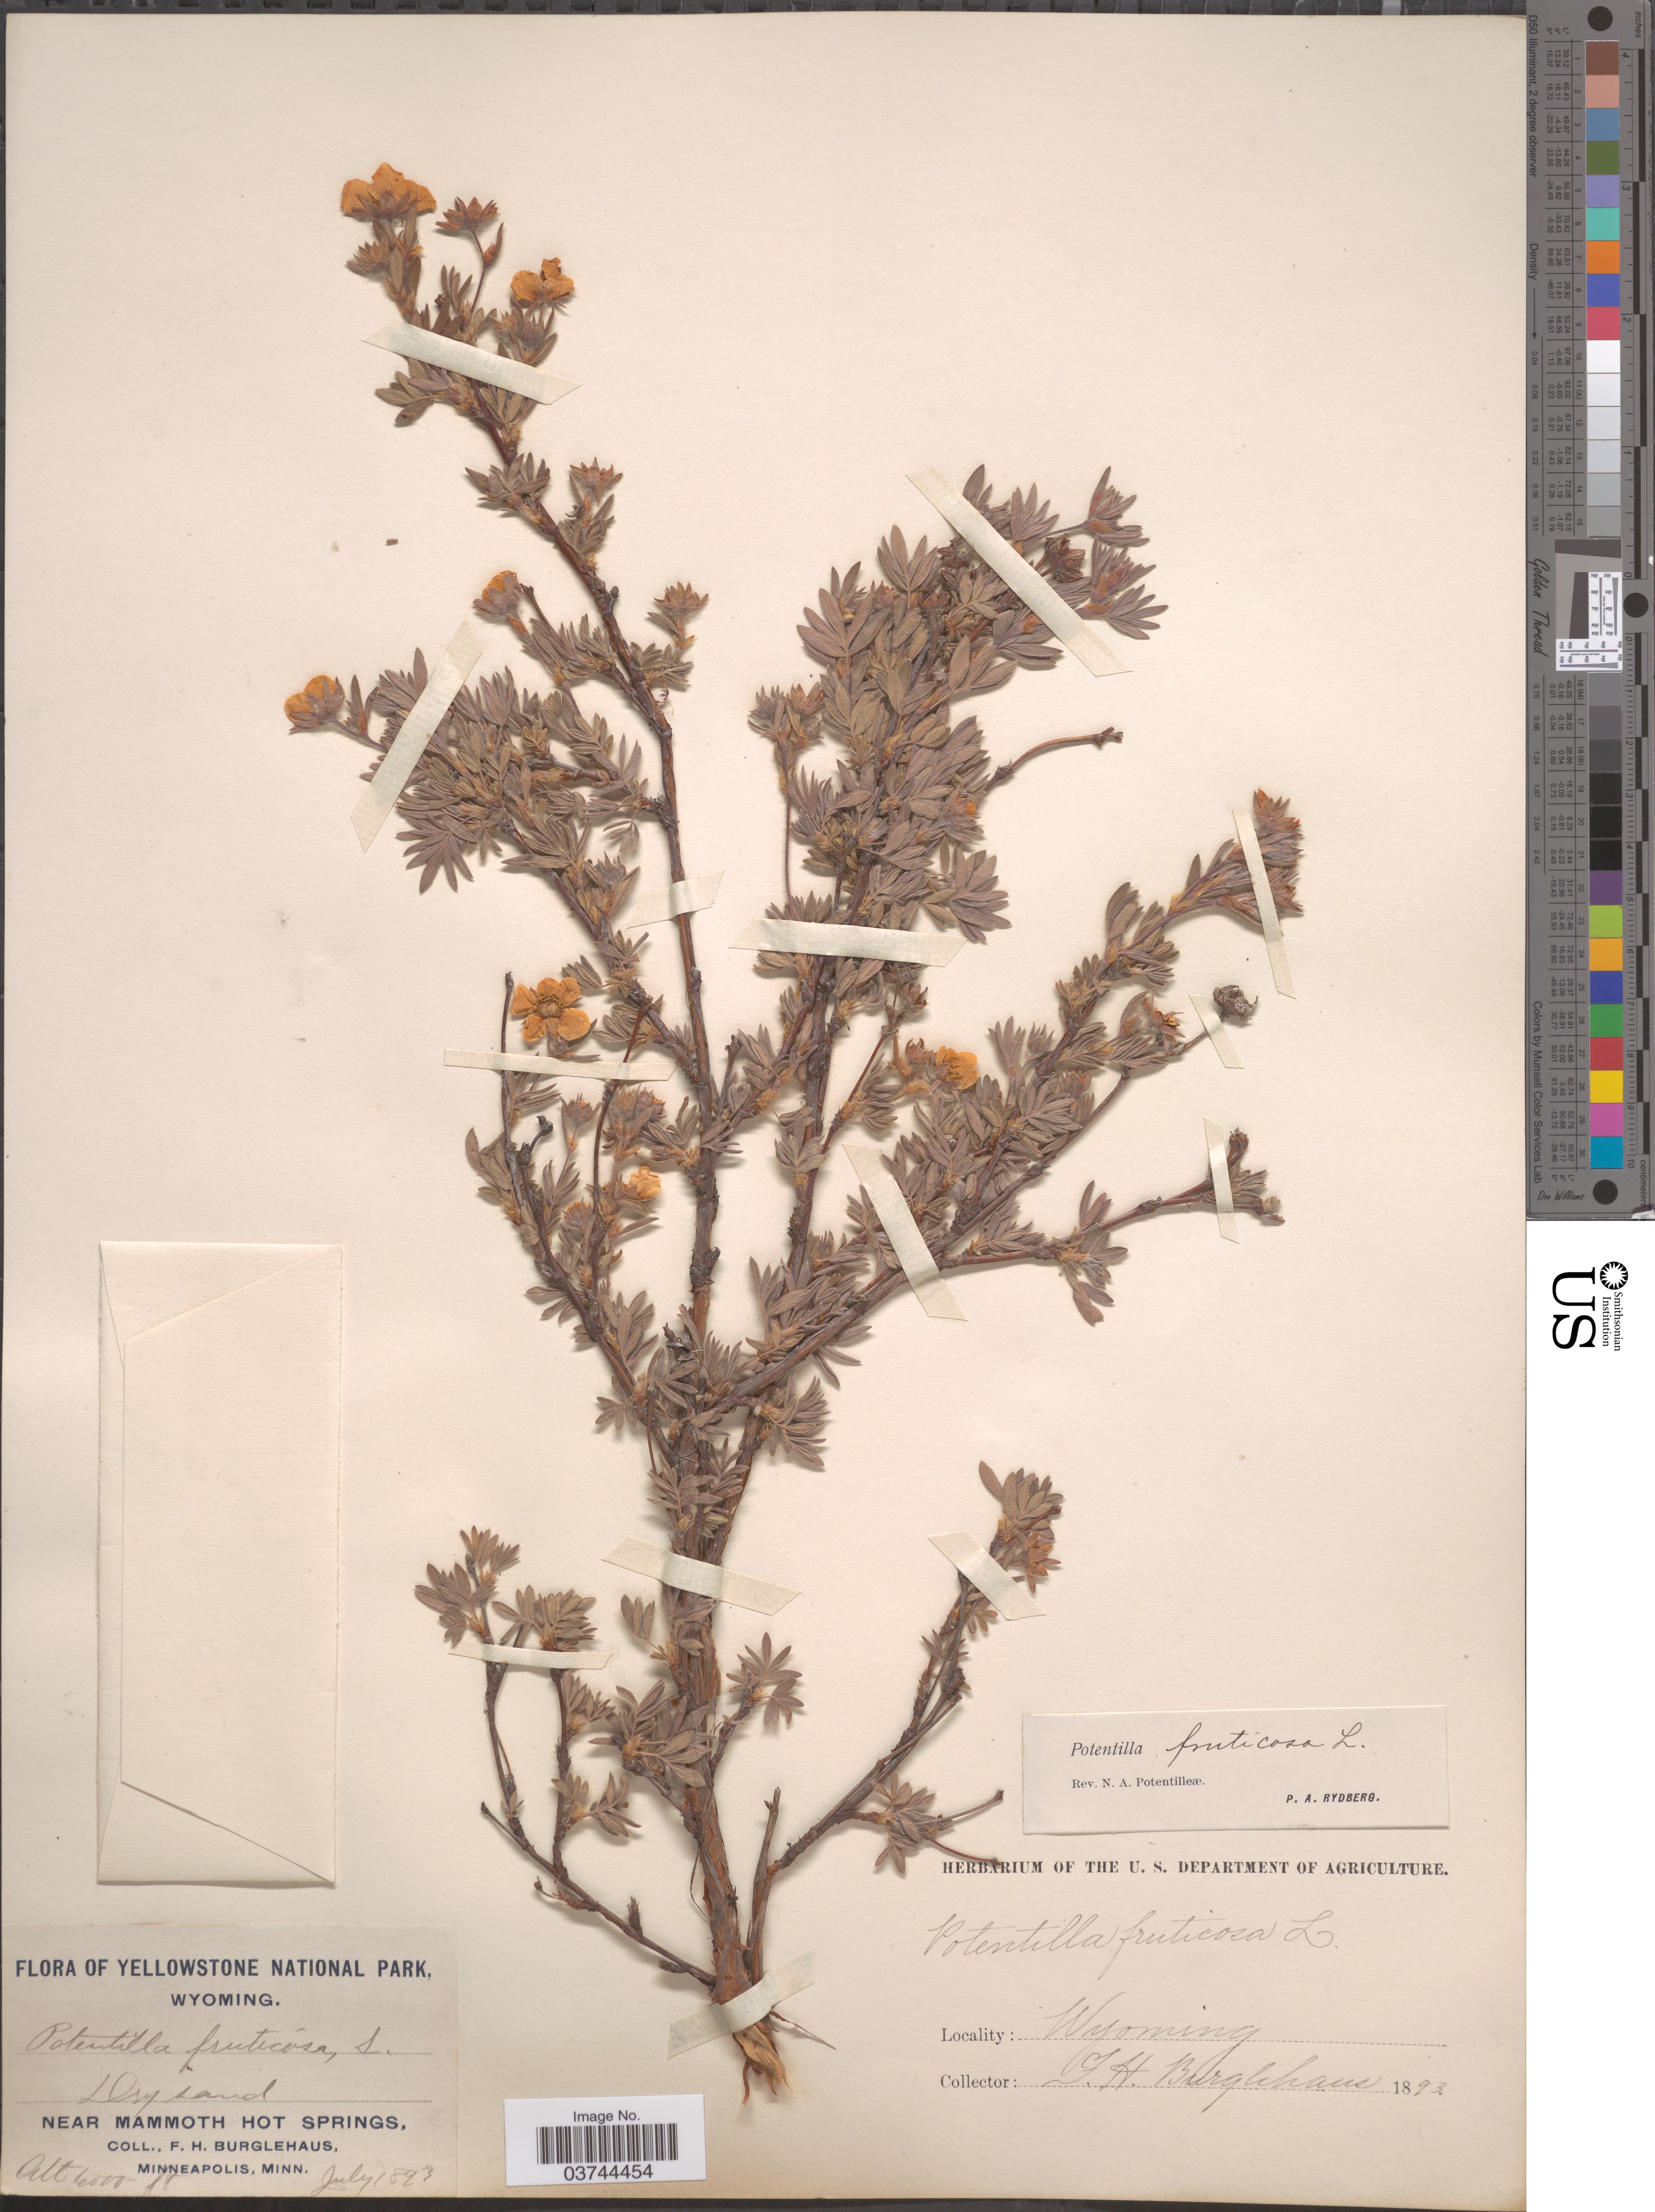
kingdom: Plantae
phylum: Tracheophyta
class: Magnoliopsida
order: Rosales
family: Rosaceae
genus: Dasiphora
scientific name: Dasiphora fruticosa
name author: (L.) Rydb.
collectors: F. Burglehaus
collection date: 1893-07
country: United States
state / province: Wyoming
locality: Yellowstone National Park. Near Mammoth Hot Springs.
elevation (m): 1829